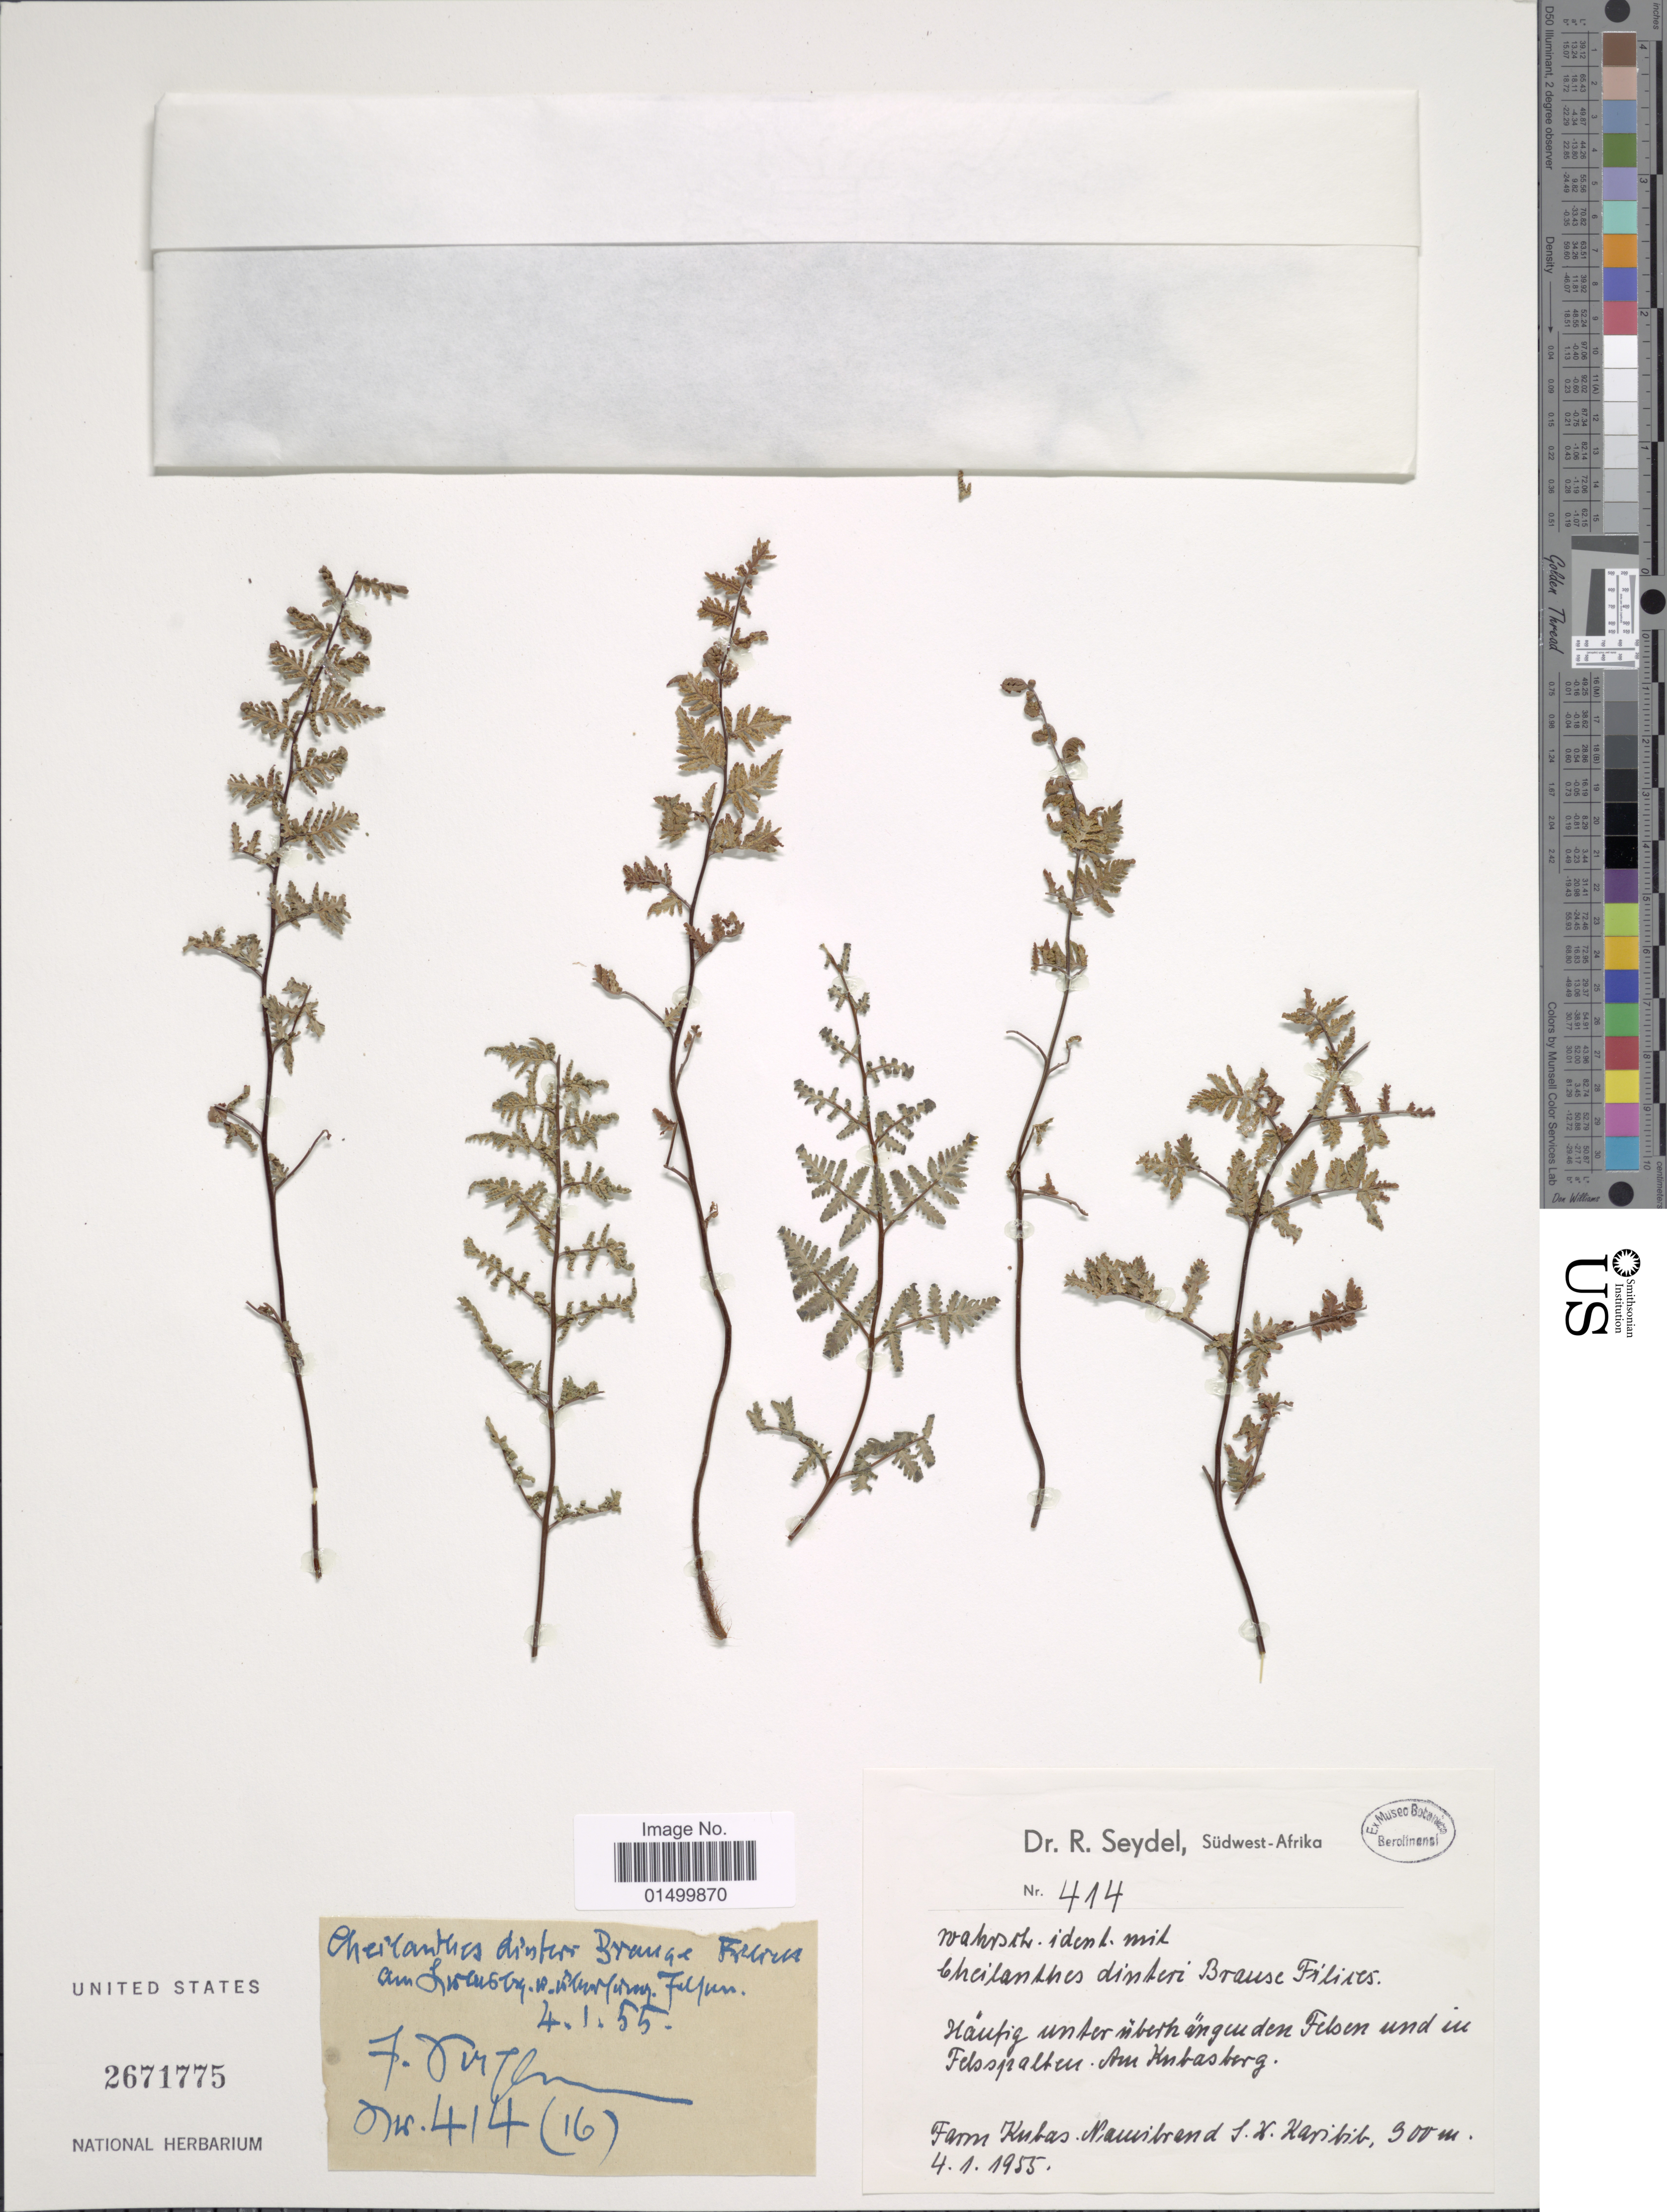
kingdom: Plantae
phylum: Tracheophyta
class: Polypodiopsida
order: Polypodiales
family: Pteridaceae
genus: Cheilanthes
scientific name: Cheilanthes dinteri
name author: Brause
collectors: R. Seydel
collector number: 414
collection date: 1955-01-04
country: Namibia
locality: Südwest-Afrika [Southwest Africa], Farm Kubas, Namibrand, S.W. Karibib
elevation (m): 300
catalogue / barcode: US 2671775